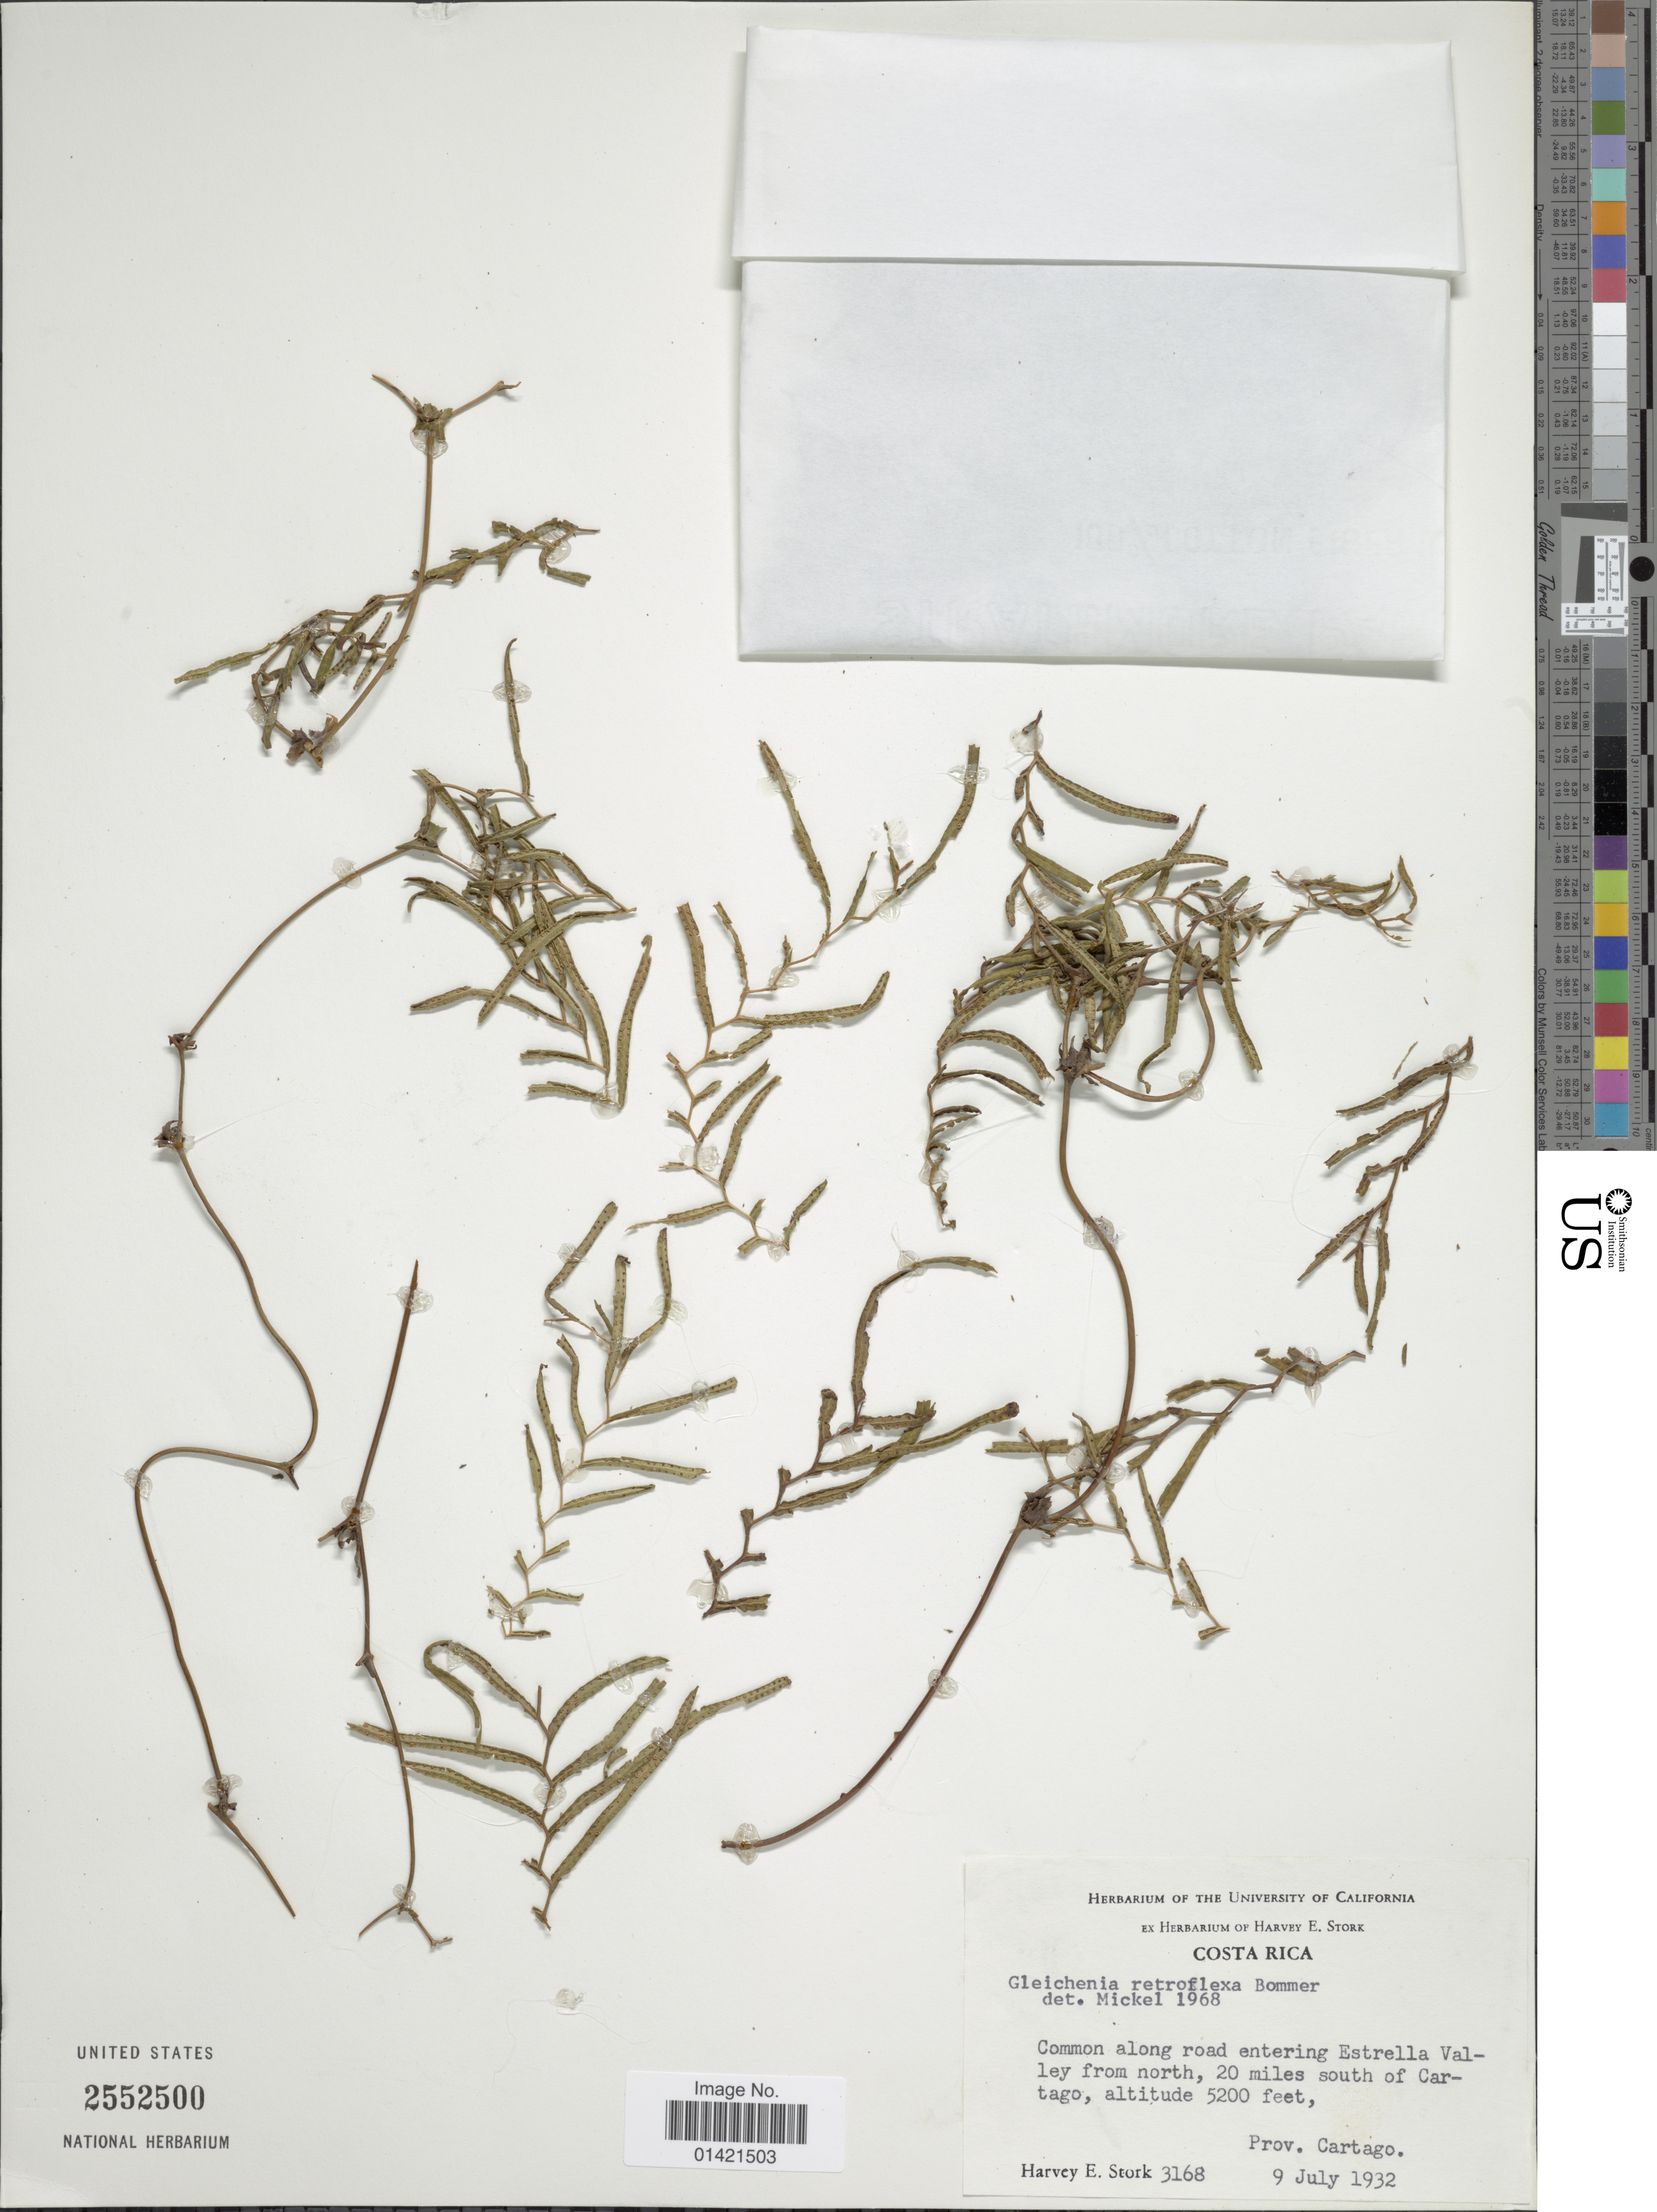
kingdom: Plantae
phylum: Tracheophyta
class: Polypodiopsida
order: Gleicheniales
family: Gleicheniaceae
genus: Sticherus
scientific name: Sticherus retroflexus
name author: (Bornm. ex Christ) Copel.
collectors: H. E. Stork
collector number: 3168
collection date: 1932-07-09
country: Costa Rica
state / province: Cartago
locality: Common along road entering Estrella Valley from north, 20 miles south of Cartago.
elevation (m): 1585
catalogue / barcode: US 2552500